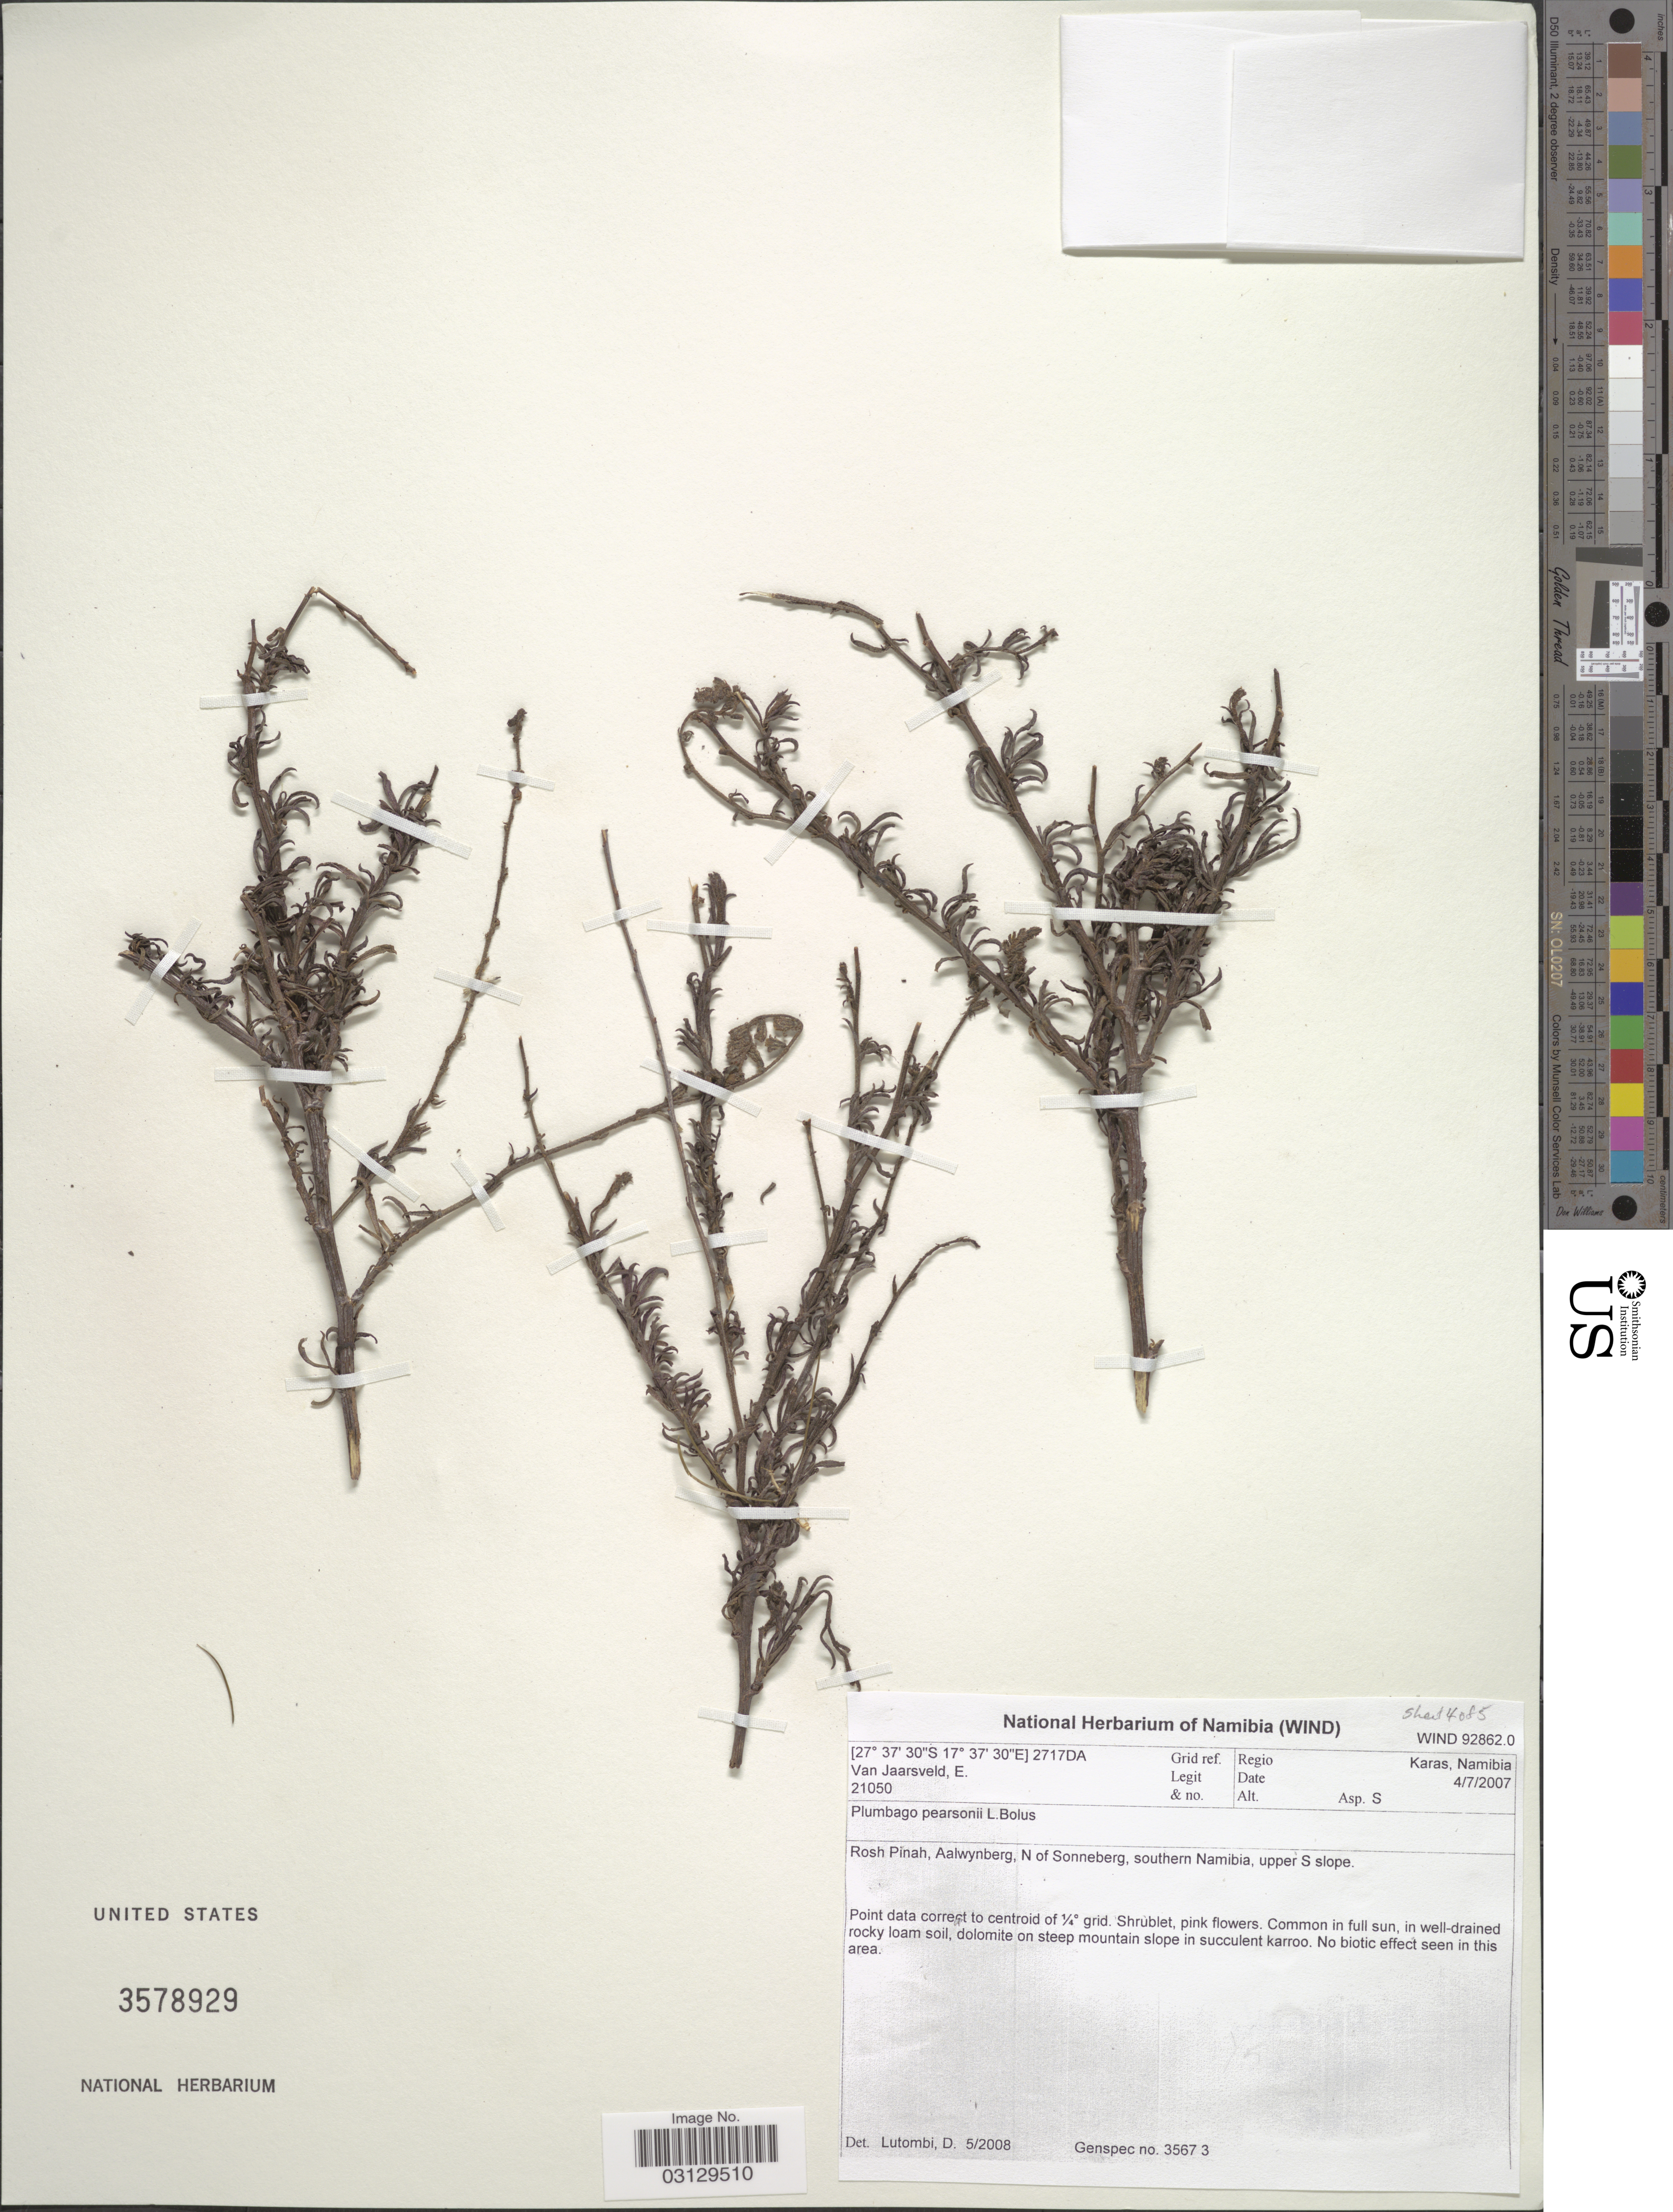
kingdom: Plantae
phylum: Tracheophyta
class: Magnoliopsida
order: Caryophyllales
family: Plumbaginaceae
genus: Plumbago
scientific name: Plumbago pearsonii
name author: L. Bolus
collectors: E. van Jaarsveld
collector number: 21050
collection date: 2007-07-04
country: Namibia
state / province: Karas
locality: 2717DA Grid ref. Rosh Pinah, Aalwynberg, N of Sonneberg, southern Namibia, upper S slope.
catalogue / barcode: US 3578929